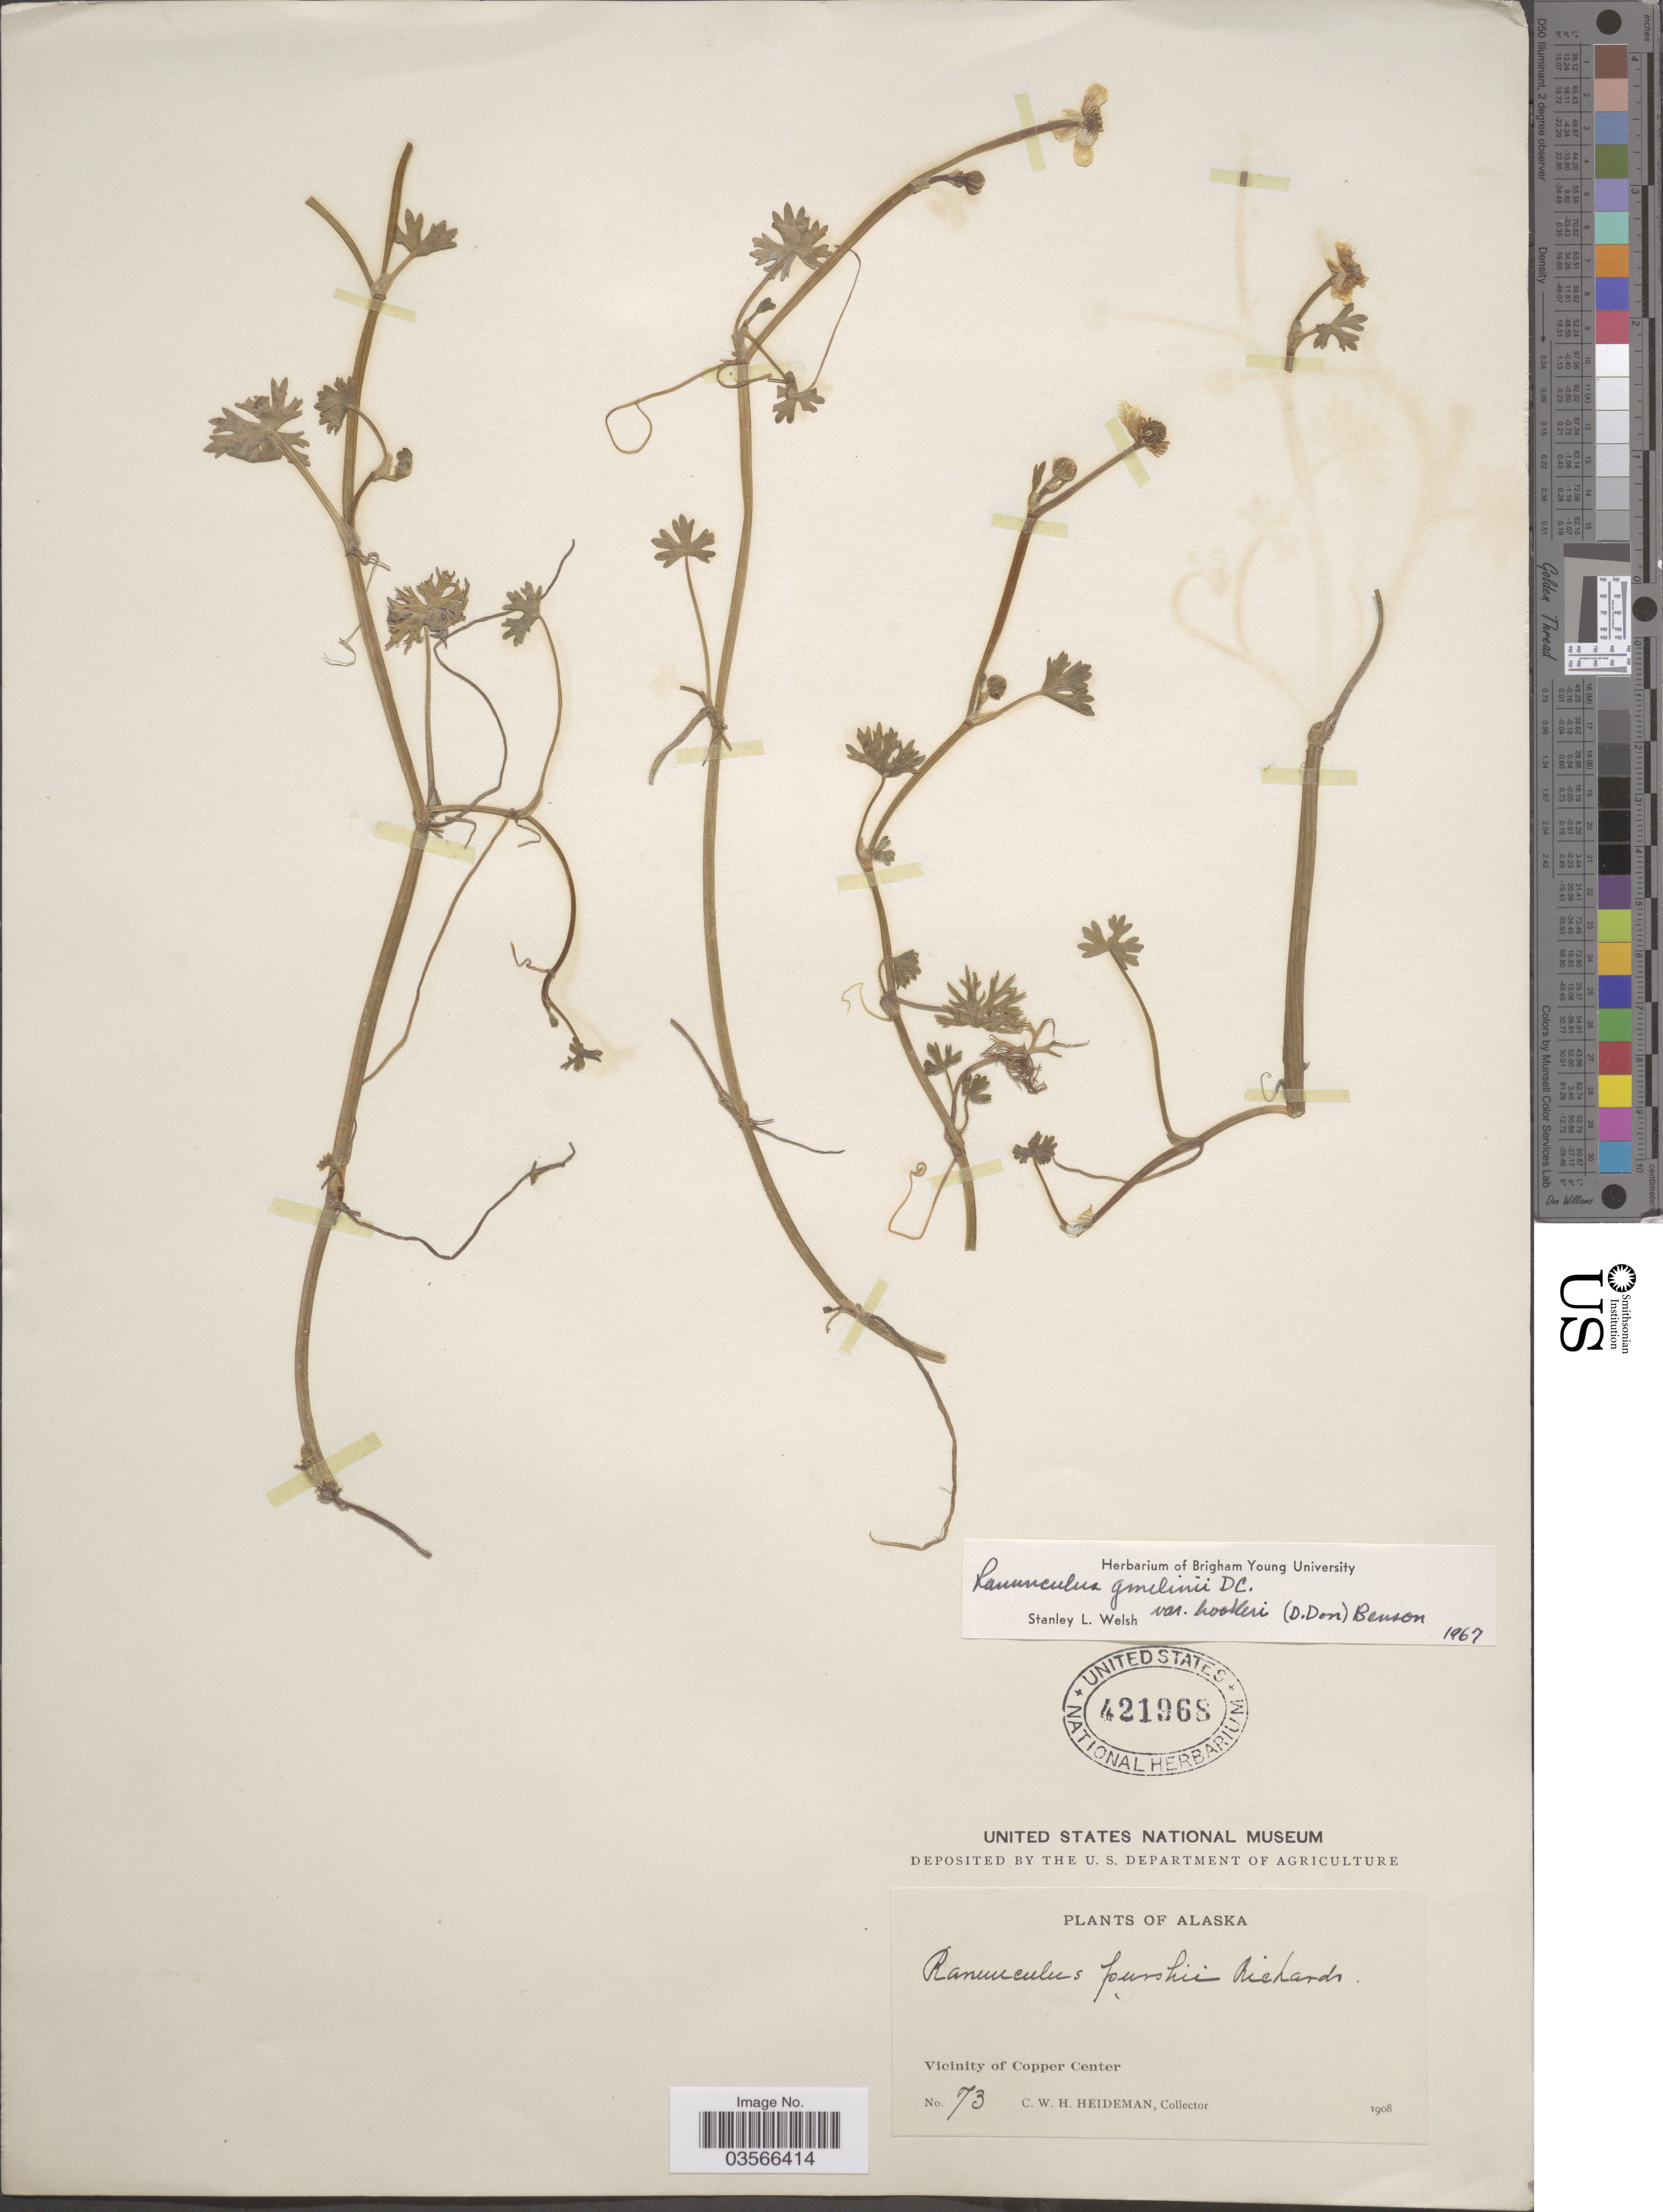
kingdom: Plantae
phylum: Tracheophyta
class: Magnoliopsida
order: Ranunculales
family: Ranunculaceae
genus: Ranunculus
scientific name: Ranunculus gmelinii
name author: DC.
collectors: C. Heideman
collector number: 73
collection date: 1908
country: United States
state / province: Alaska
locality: Vicinity of Copper Center.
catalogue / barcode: US 421968